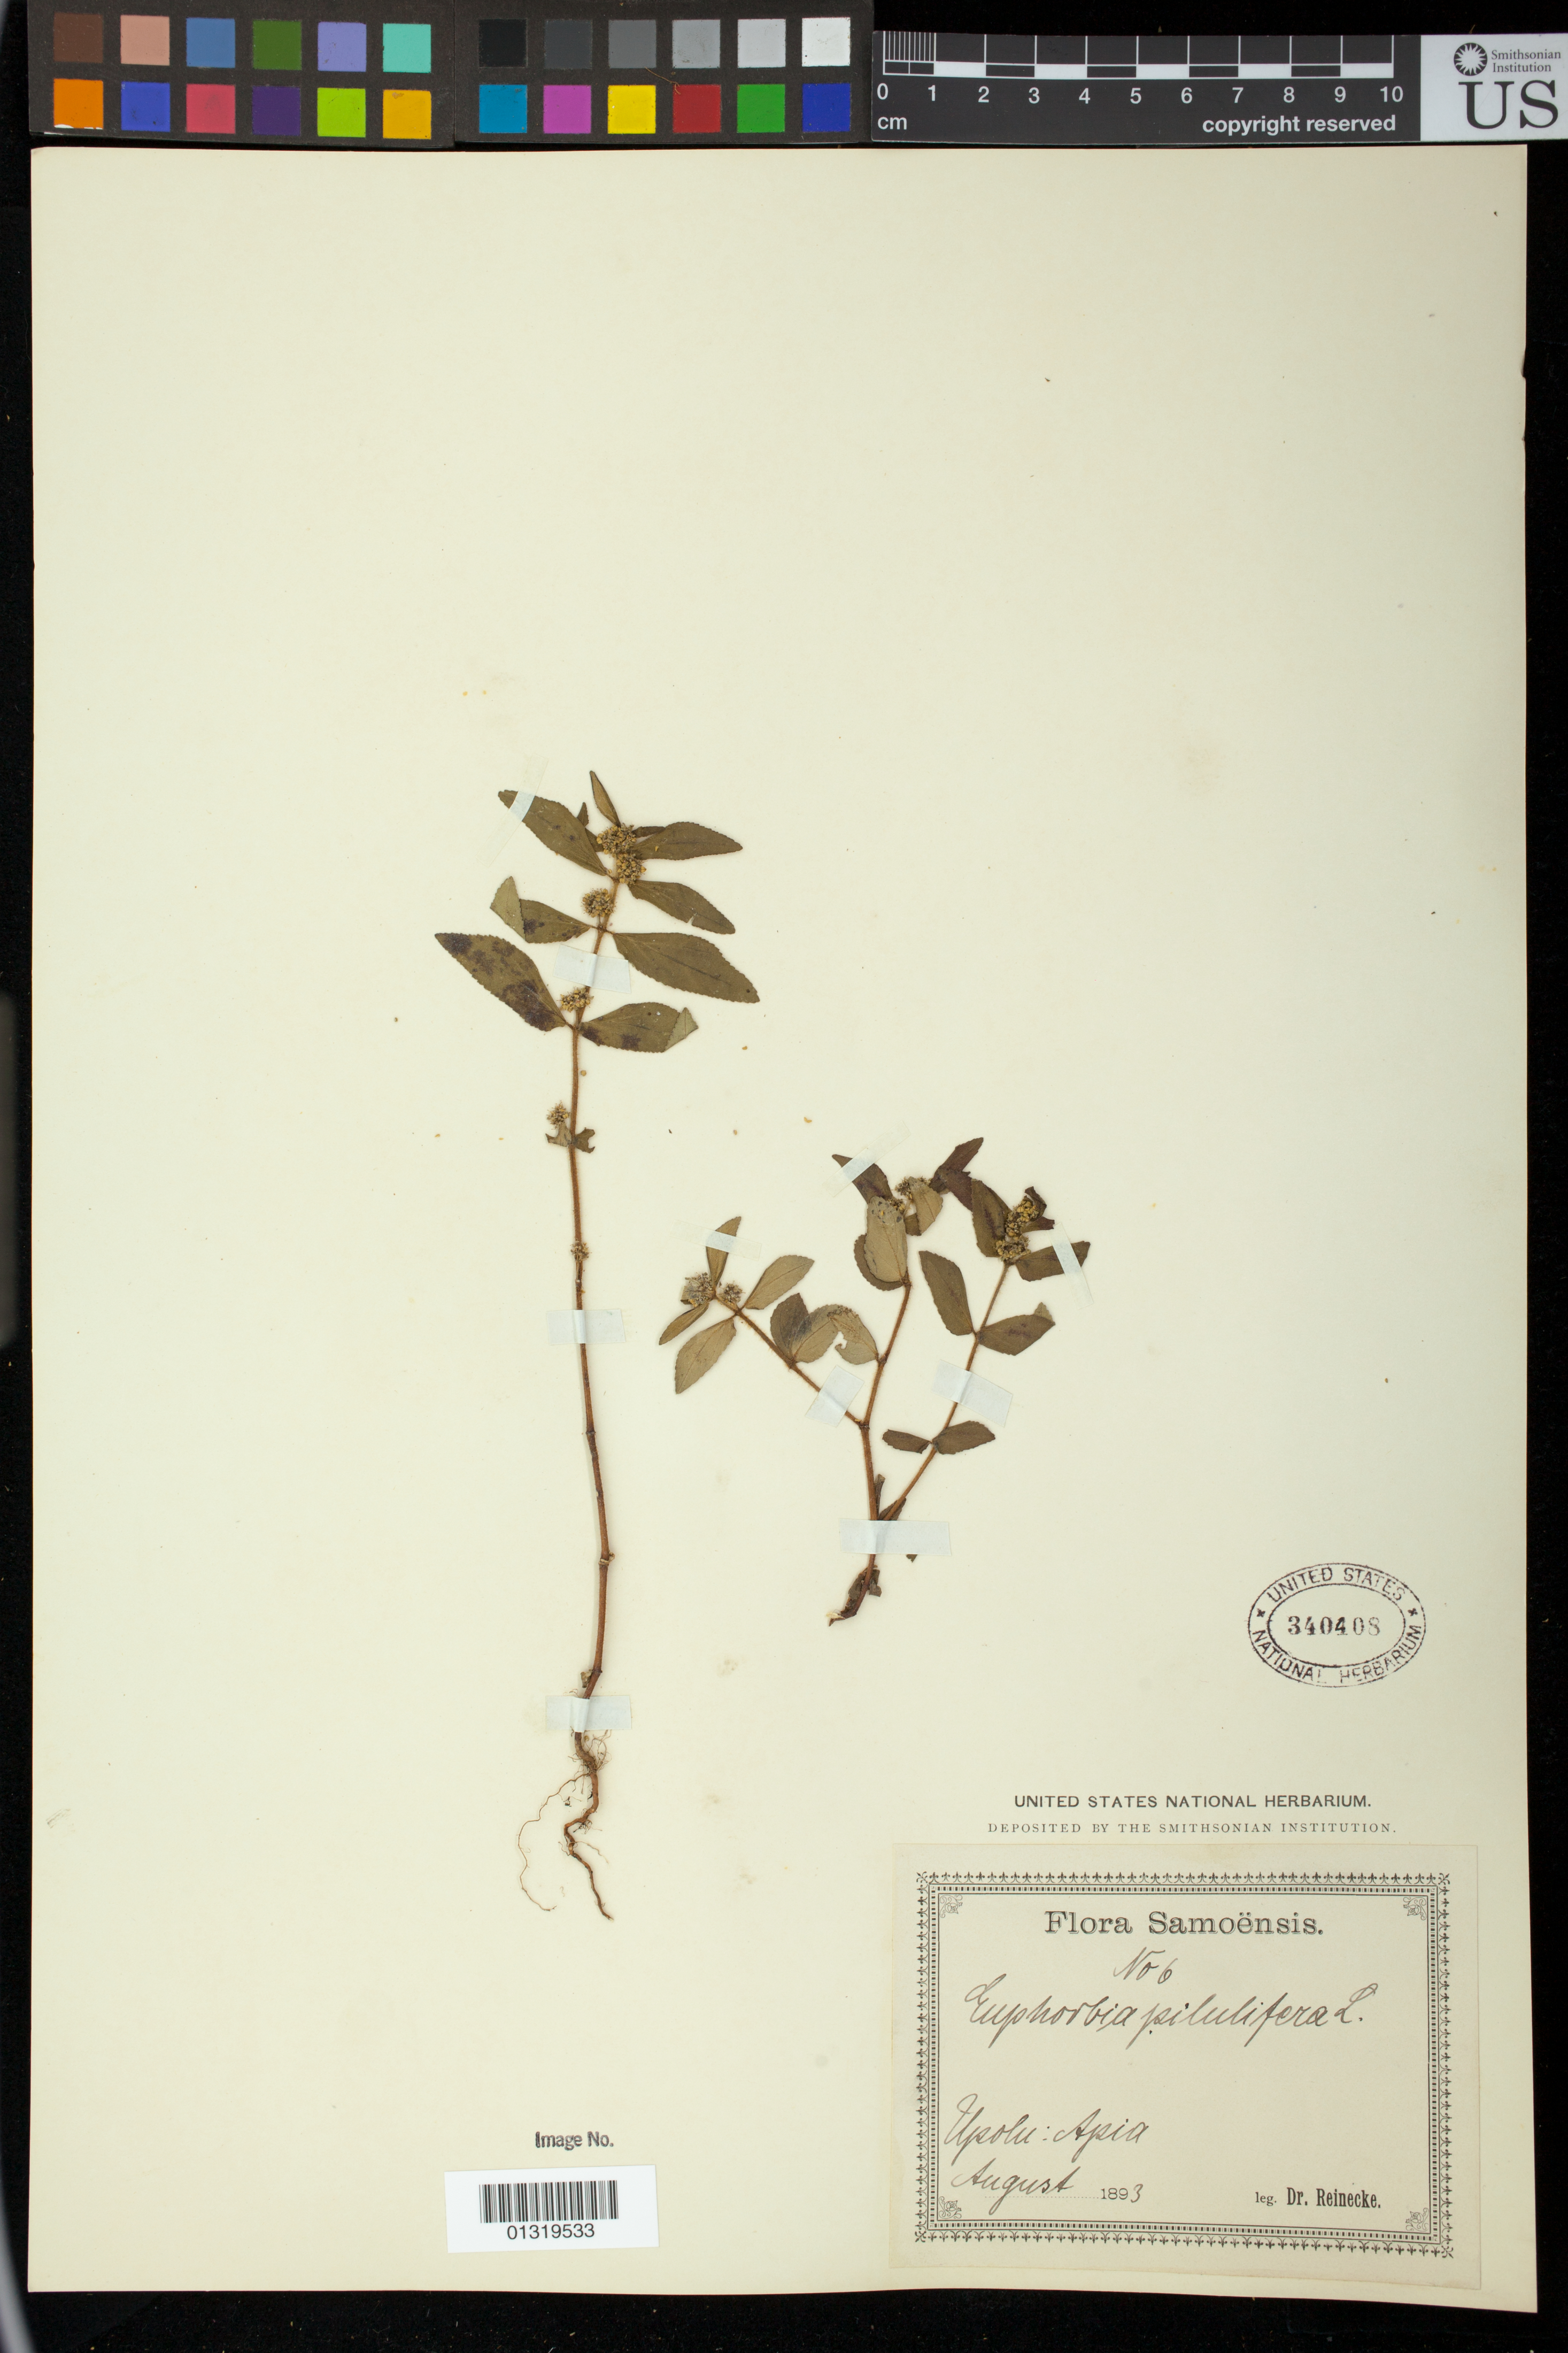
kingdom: Plantae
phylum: Tracheophyta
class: Magnoliopsida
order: Malpighiales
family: Euphorbiaceae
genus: Euphorbia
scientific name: Euphorbia hirta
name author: L.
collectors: -- Reinecke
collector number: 6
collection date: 1893-08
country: Samoa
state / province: Tuamasaga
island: Upolu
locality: Upolu: Apia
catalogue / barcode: US 340408